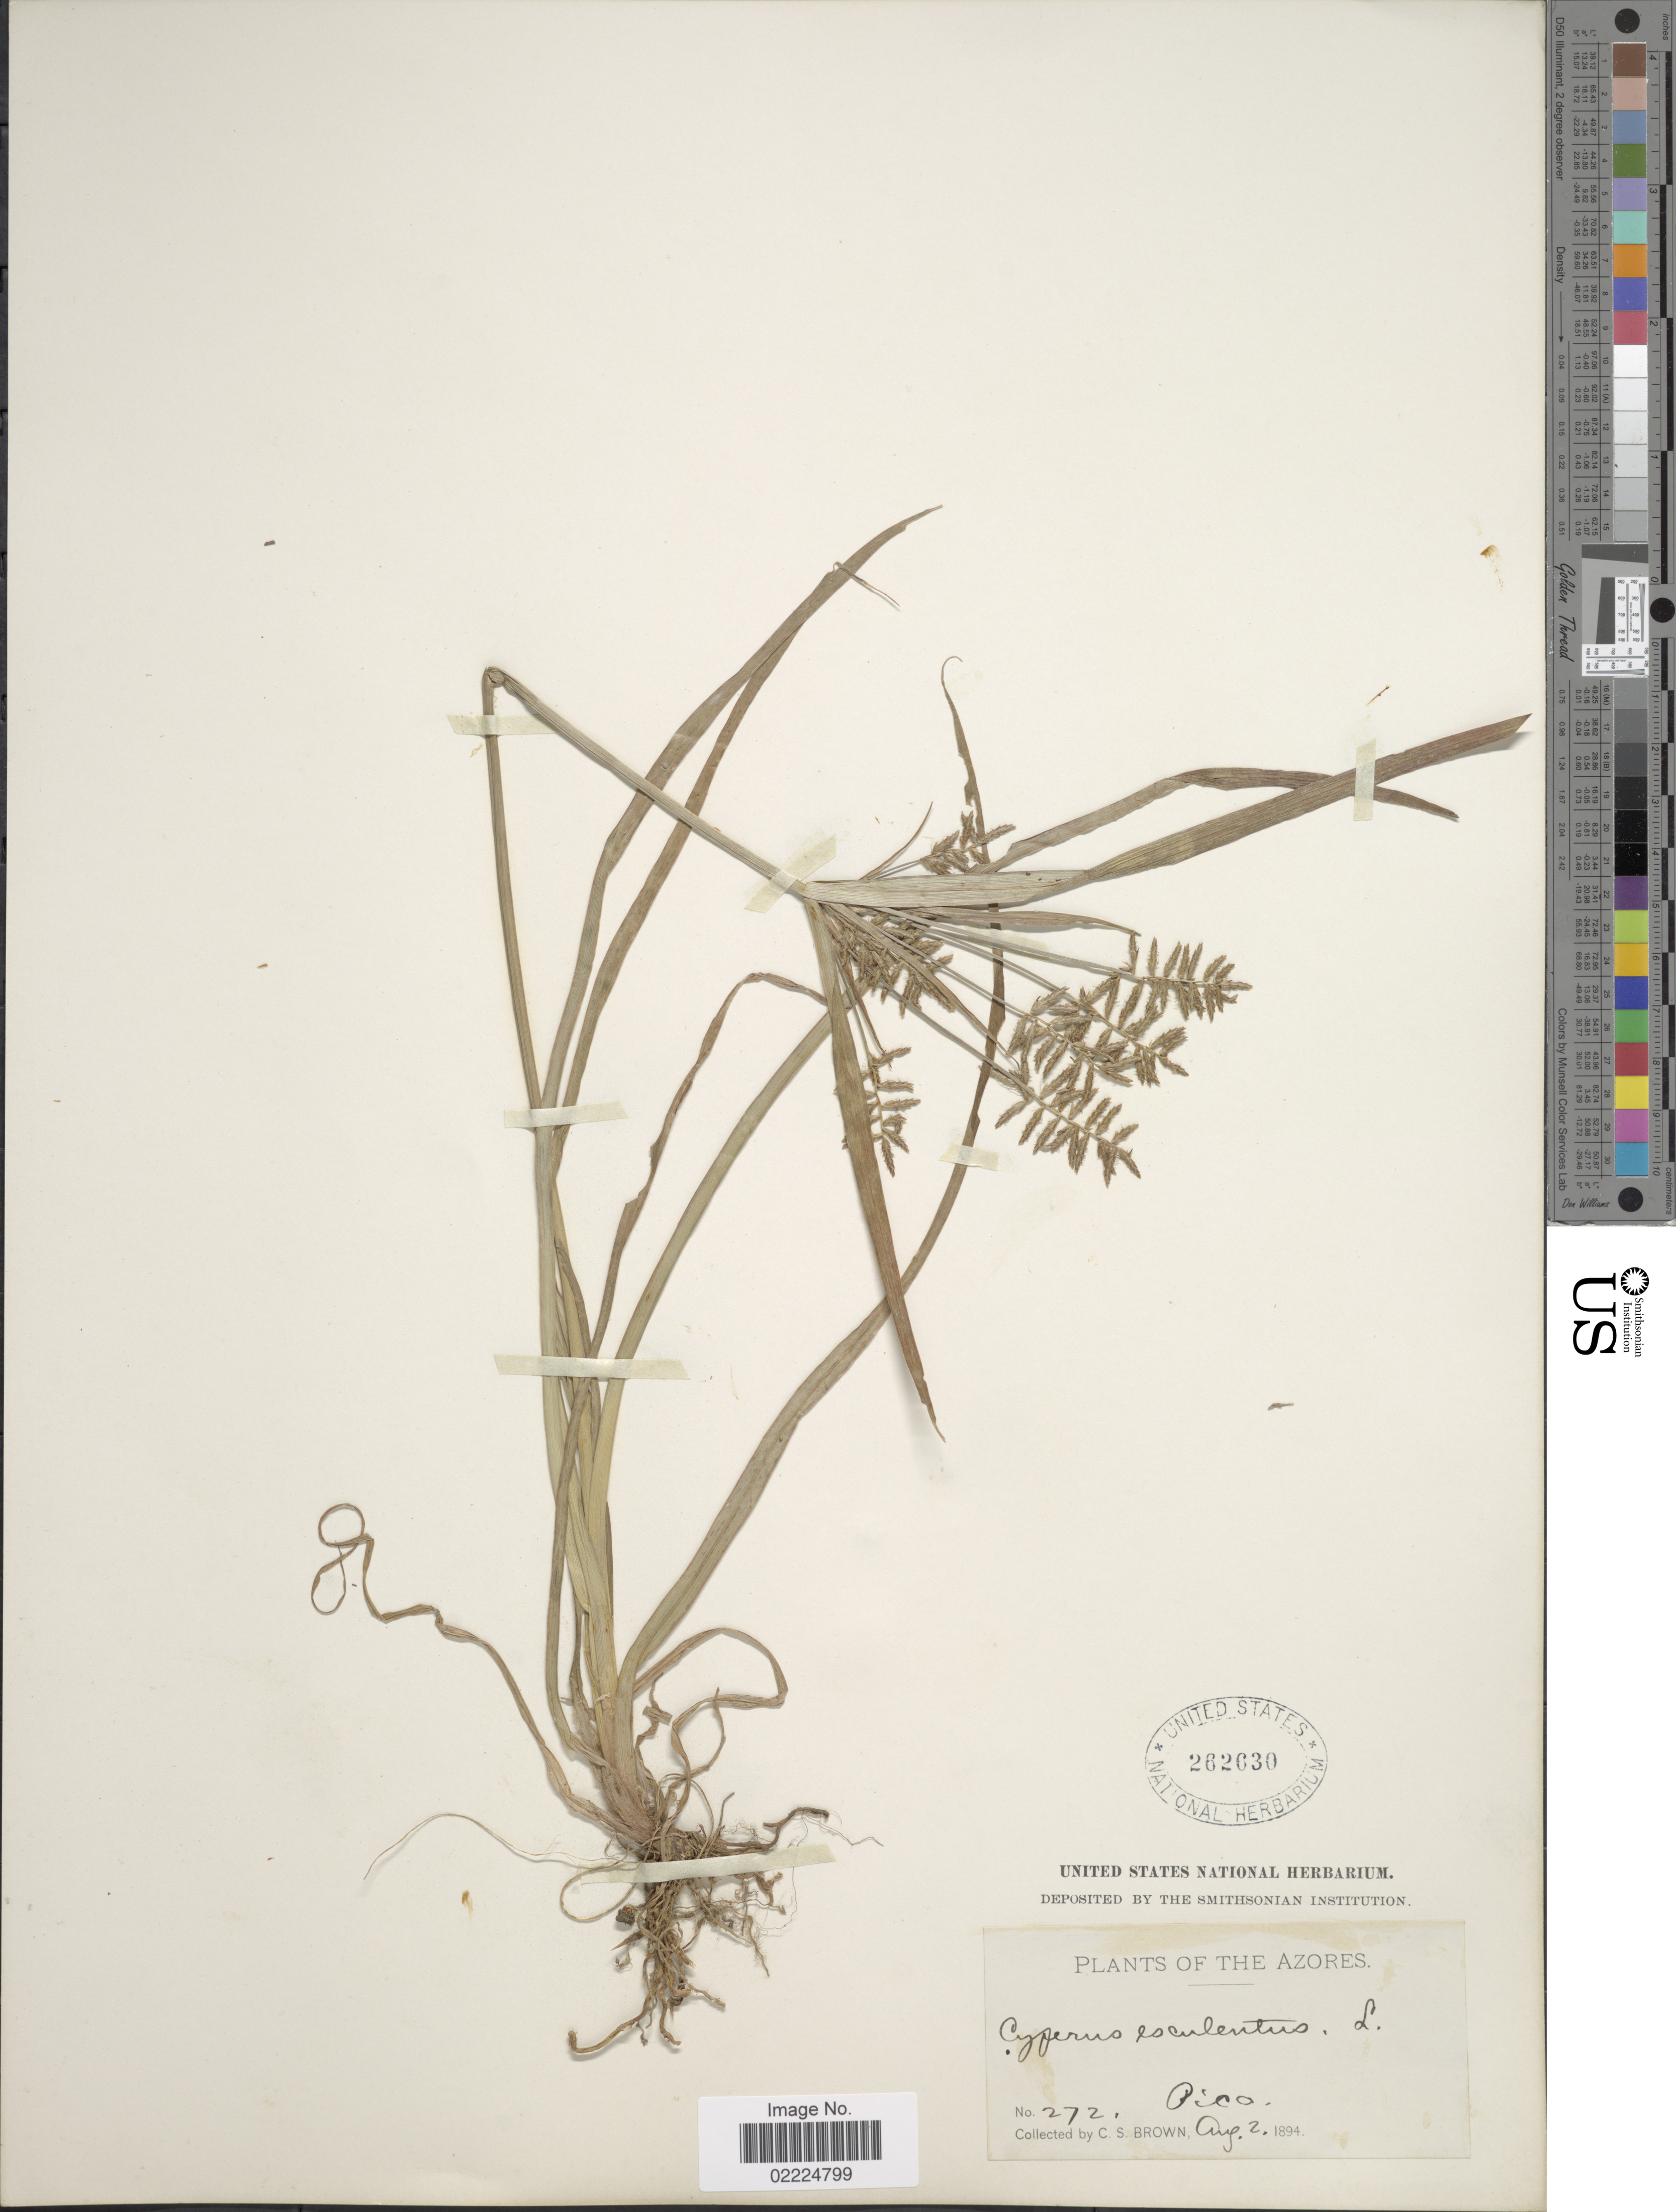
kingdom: Plantae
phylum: Tracheophyta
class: Liliopsida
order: Poales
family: Cyperaceae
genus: Cyperus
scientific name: Cyperus esculentus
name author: L.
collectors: C. S. Brown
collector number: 272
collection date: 1894-08-02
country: Portugal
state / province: Azores (Aut. Reg.)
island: Pico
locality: Azores, Pico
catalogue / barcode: US 262630